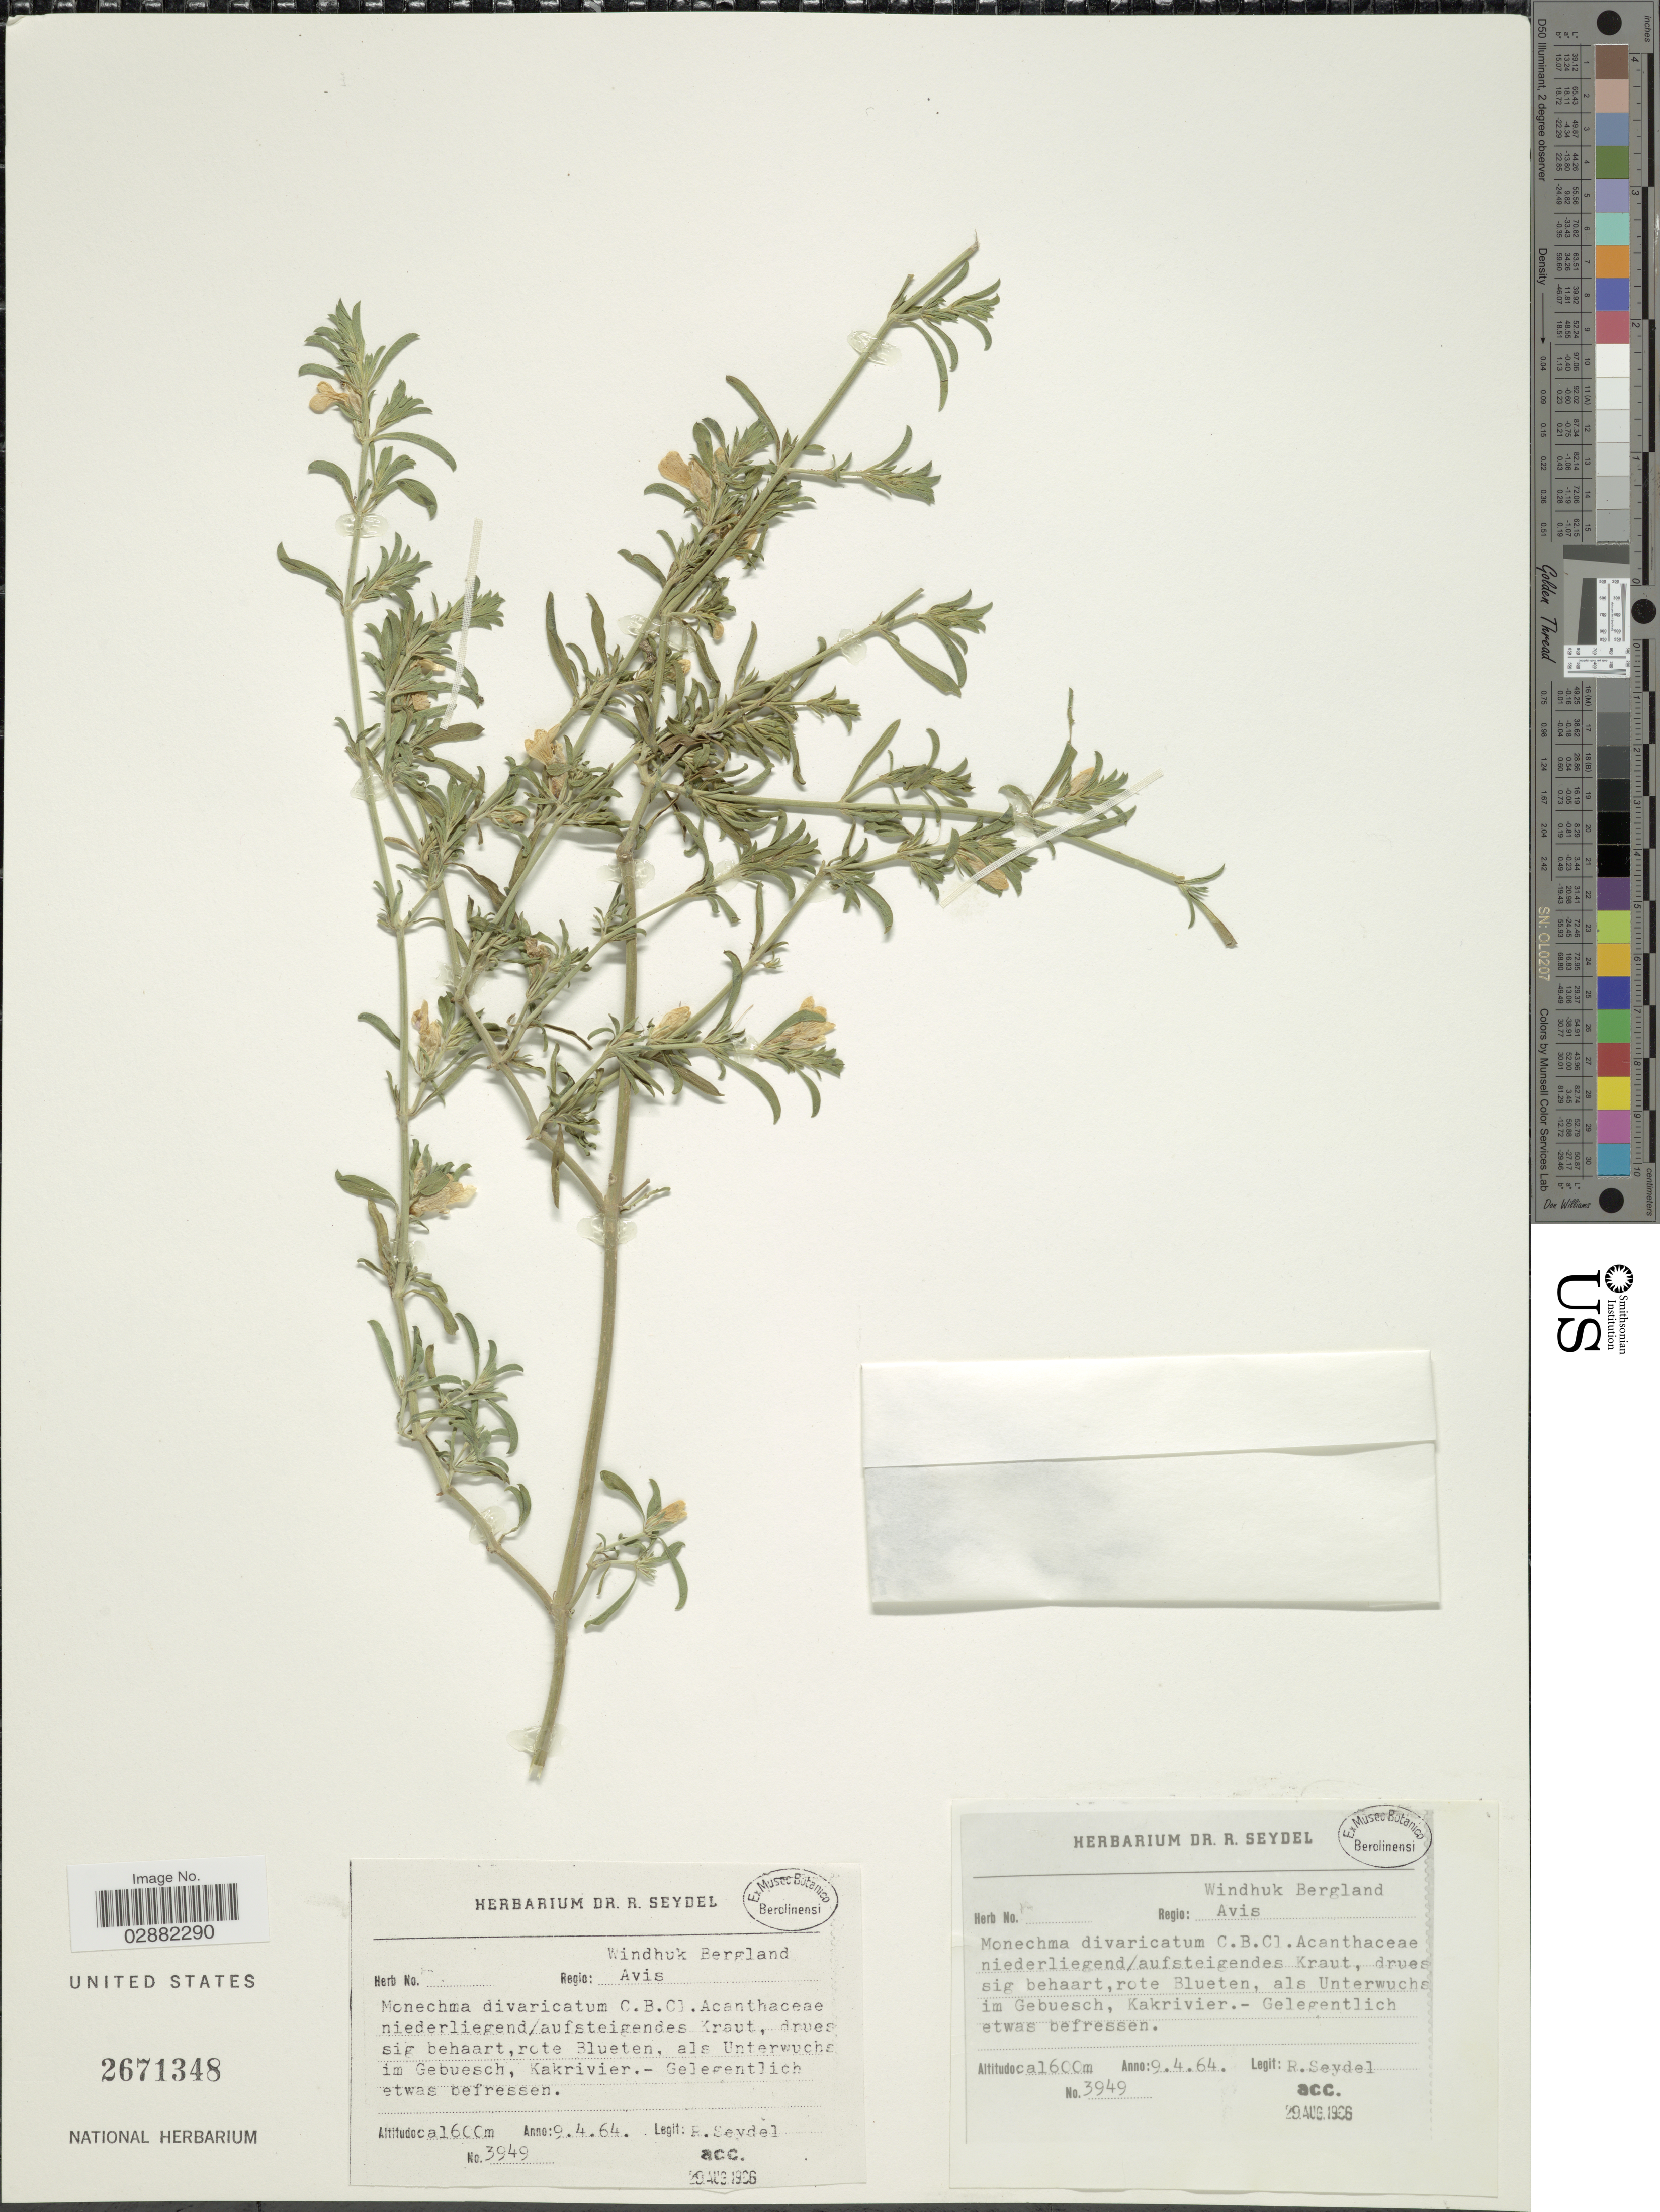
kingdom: Plantae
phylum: Tracheophyta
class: Magnoliopsida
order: Lamiales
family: Acanthaceae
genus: Justicia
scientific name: Justicia divaricata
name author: Willd. ex Nees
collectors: R. Seydel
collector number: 3949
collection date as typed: Transcribed d/m/y: 9/4/64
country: Namibia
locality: Regio: Windhuk Bergland. Avis. Im Gebuesch, Kakrivier.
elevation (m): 1600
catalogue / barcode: US 2671348